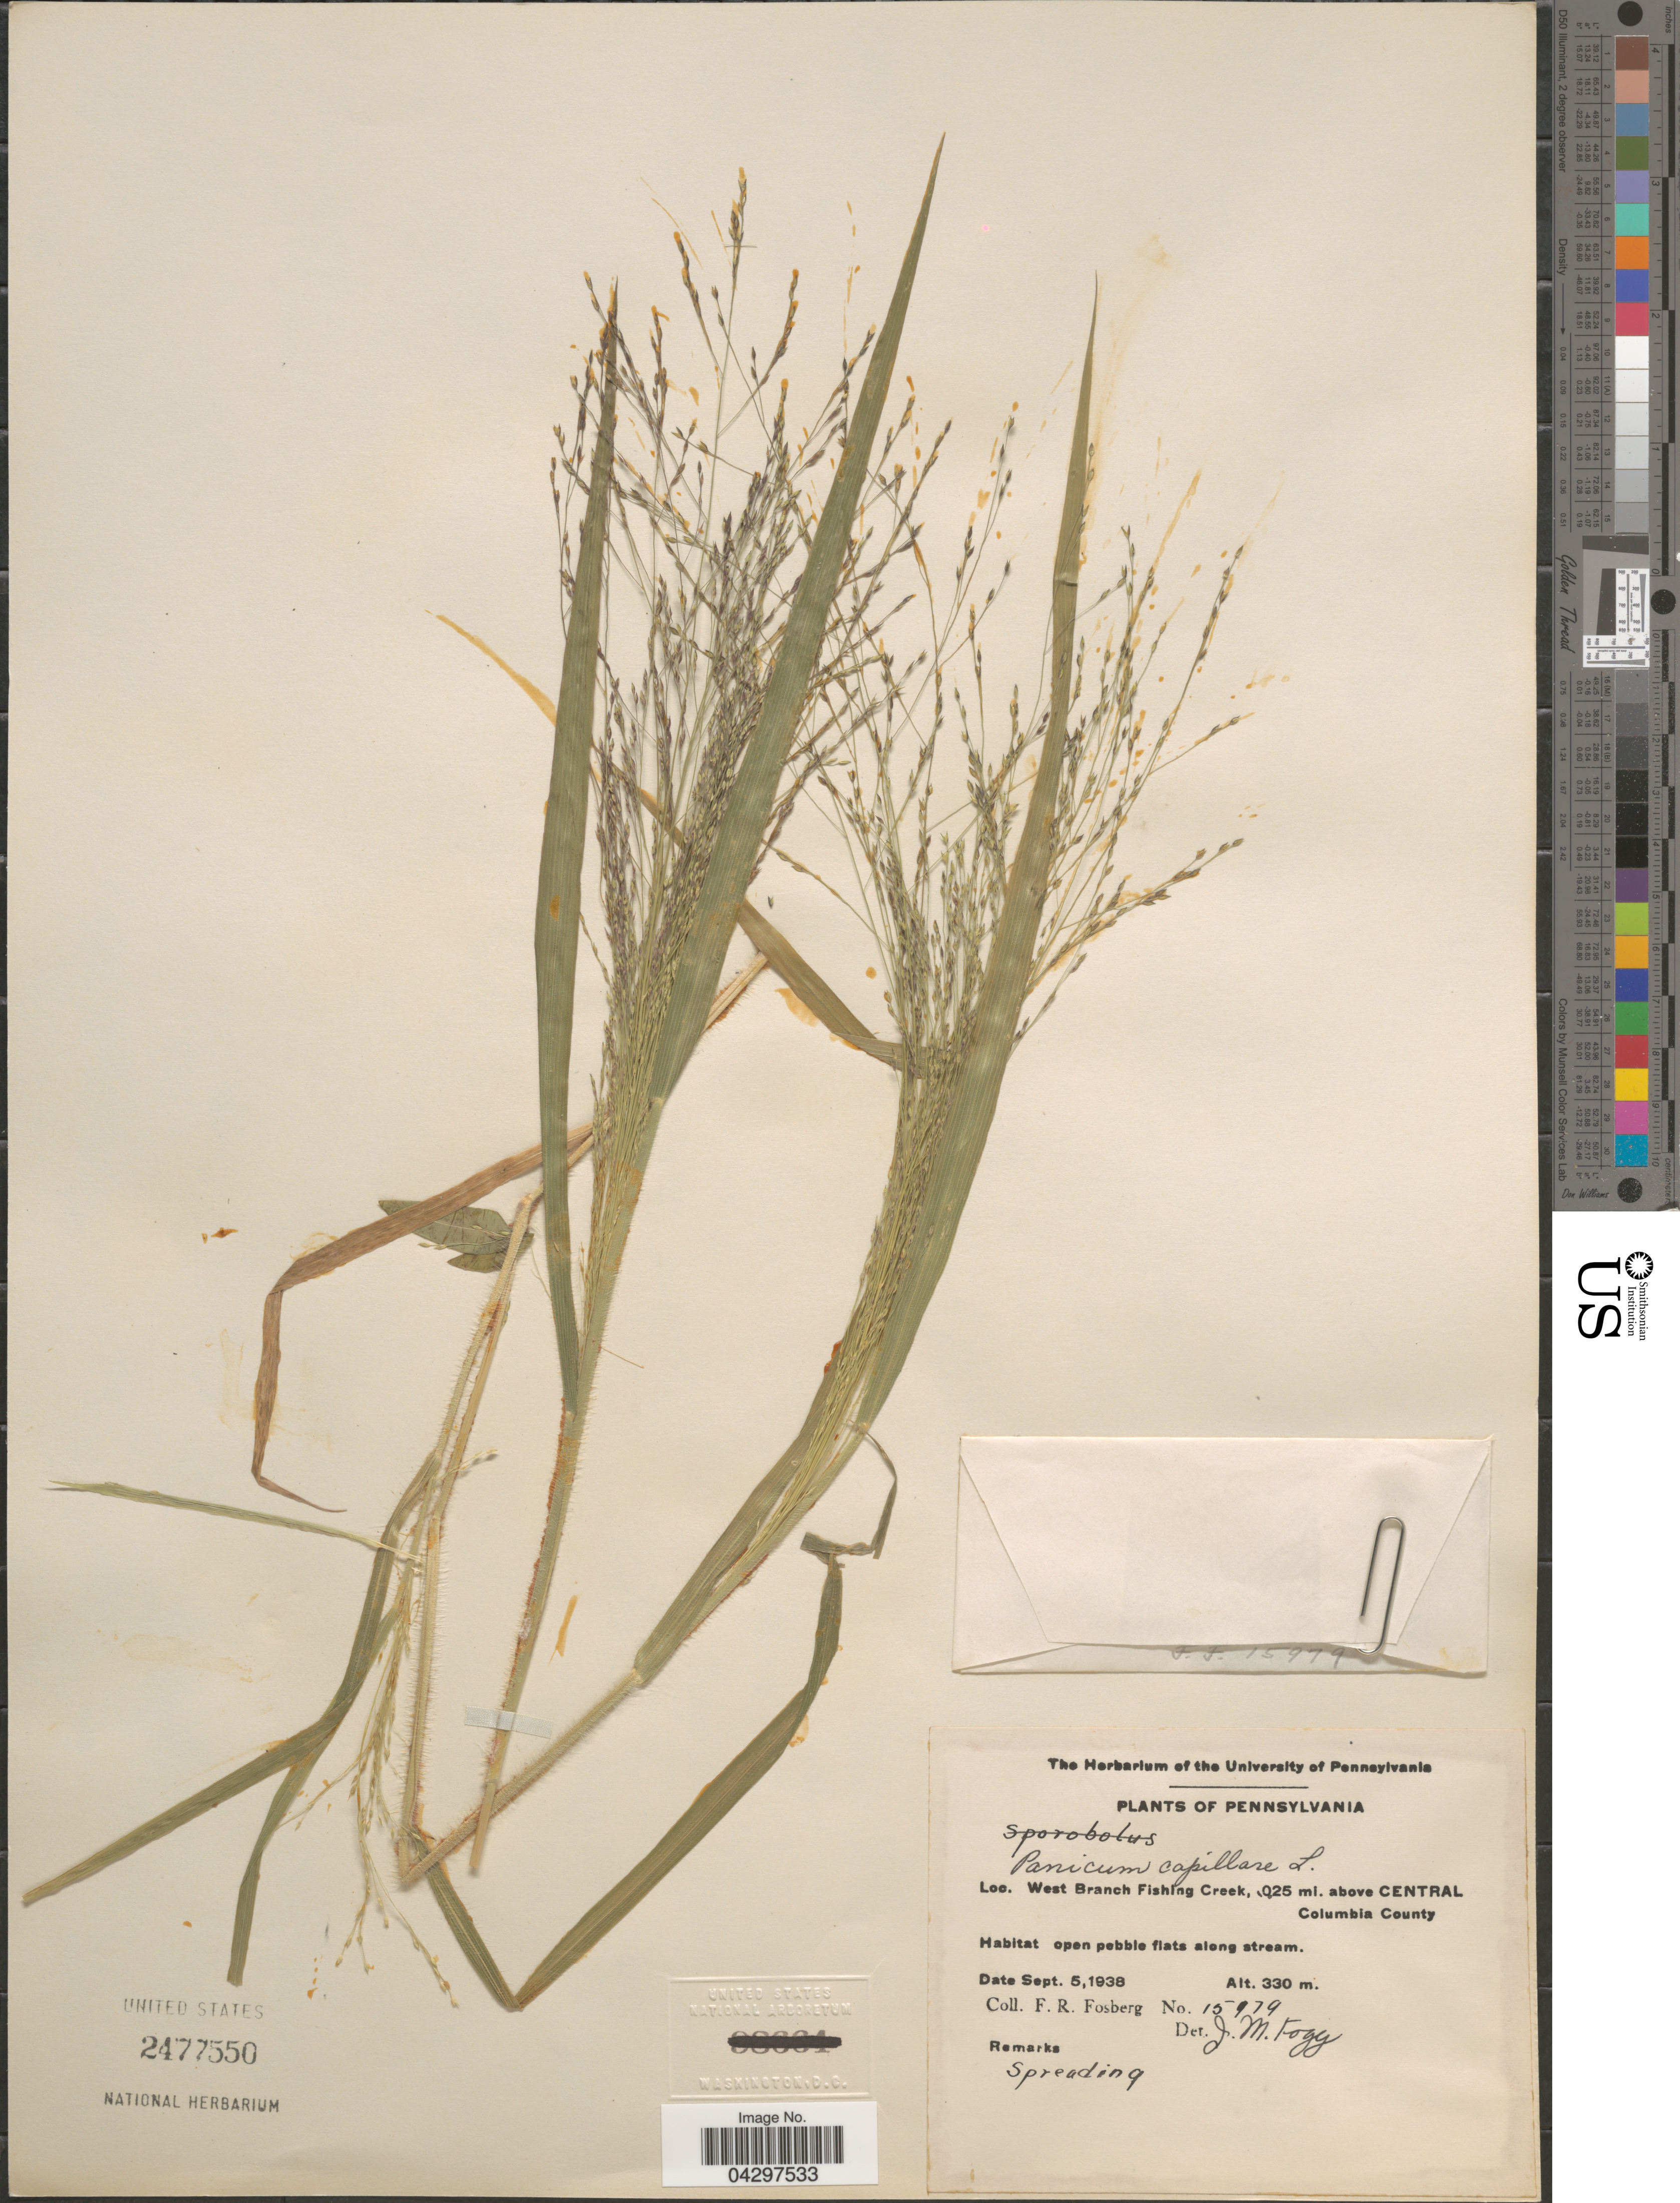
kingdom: Plantae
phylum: Tracheophyta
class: Liliopsida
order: Poales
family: Poaceae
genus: Panicum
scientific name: Panicum capillare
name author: L.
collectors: F. R. Fosberg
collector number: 15979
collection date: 1938-09-05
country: United States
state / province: Pennsylvania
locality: West Branch Fishing Creek, 0.25 mi. above Central Columbia County.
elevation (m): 330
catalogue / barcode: US 2477550